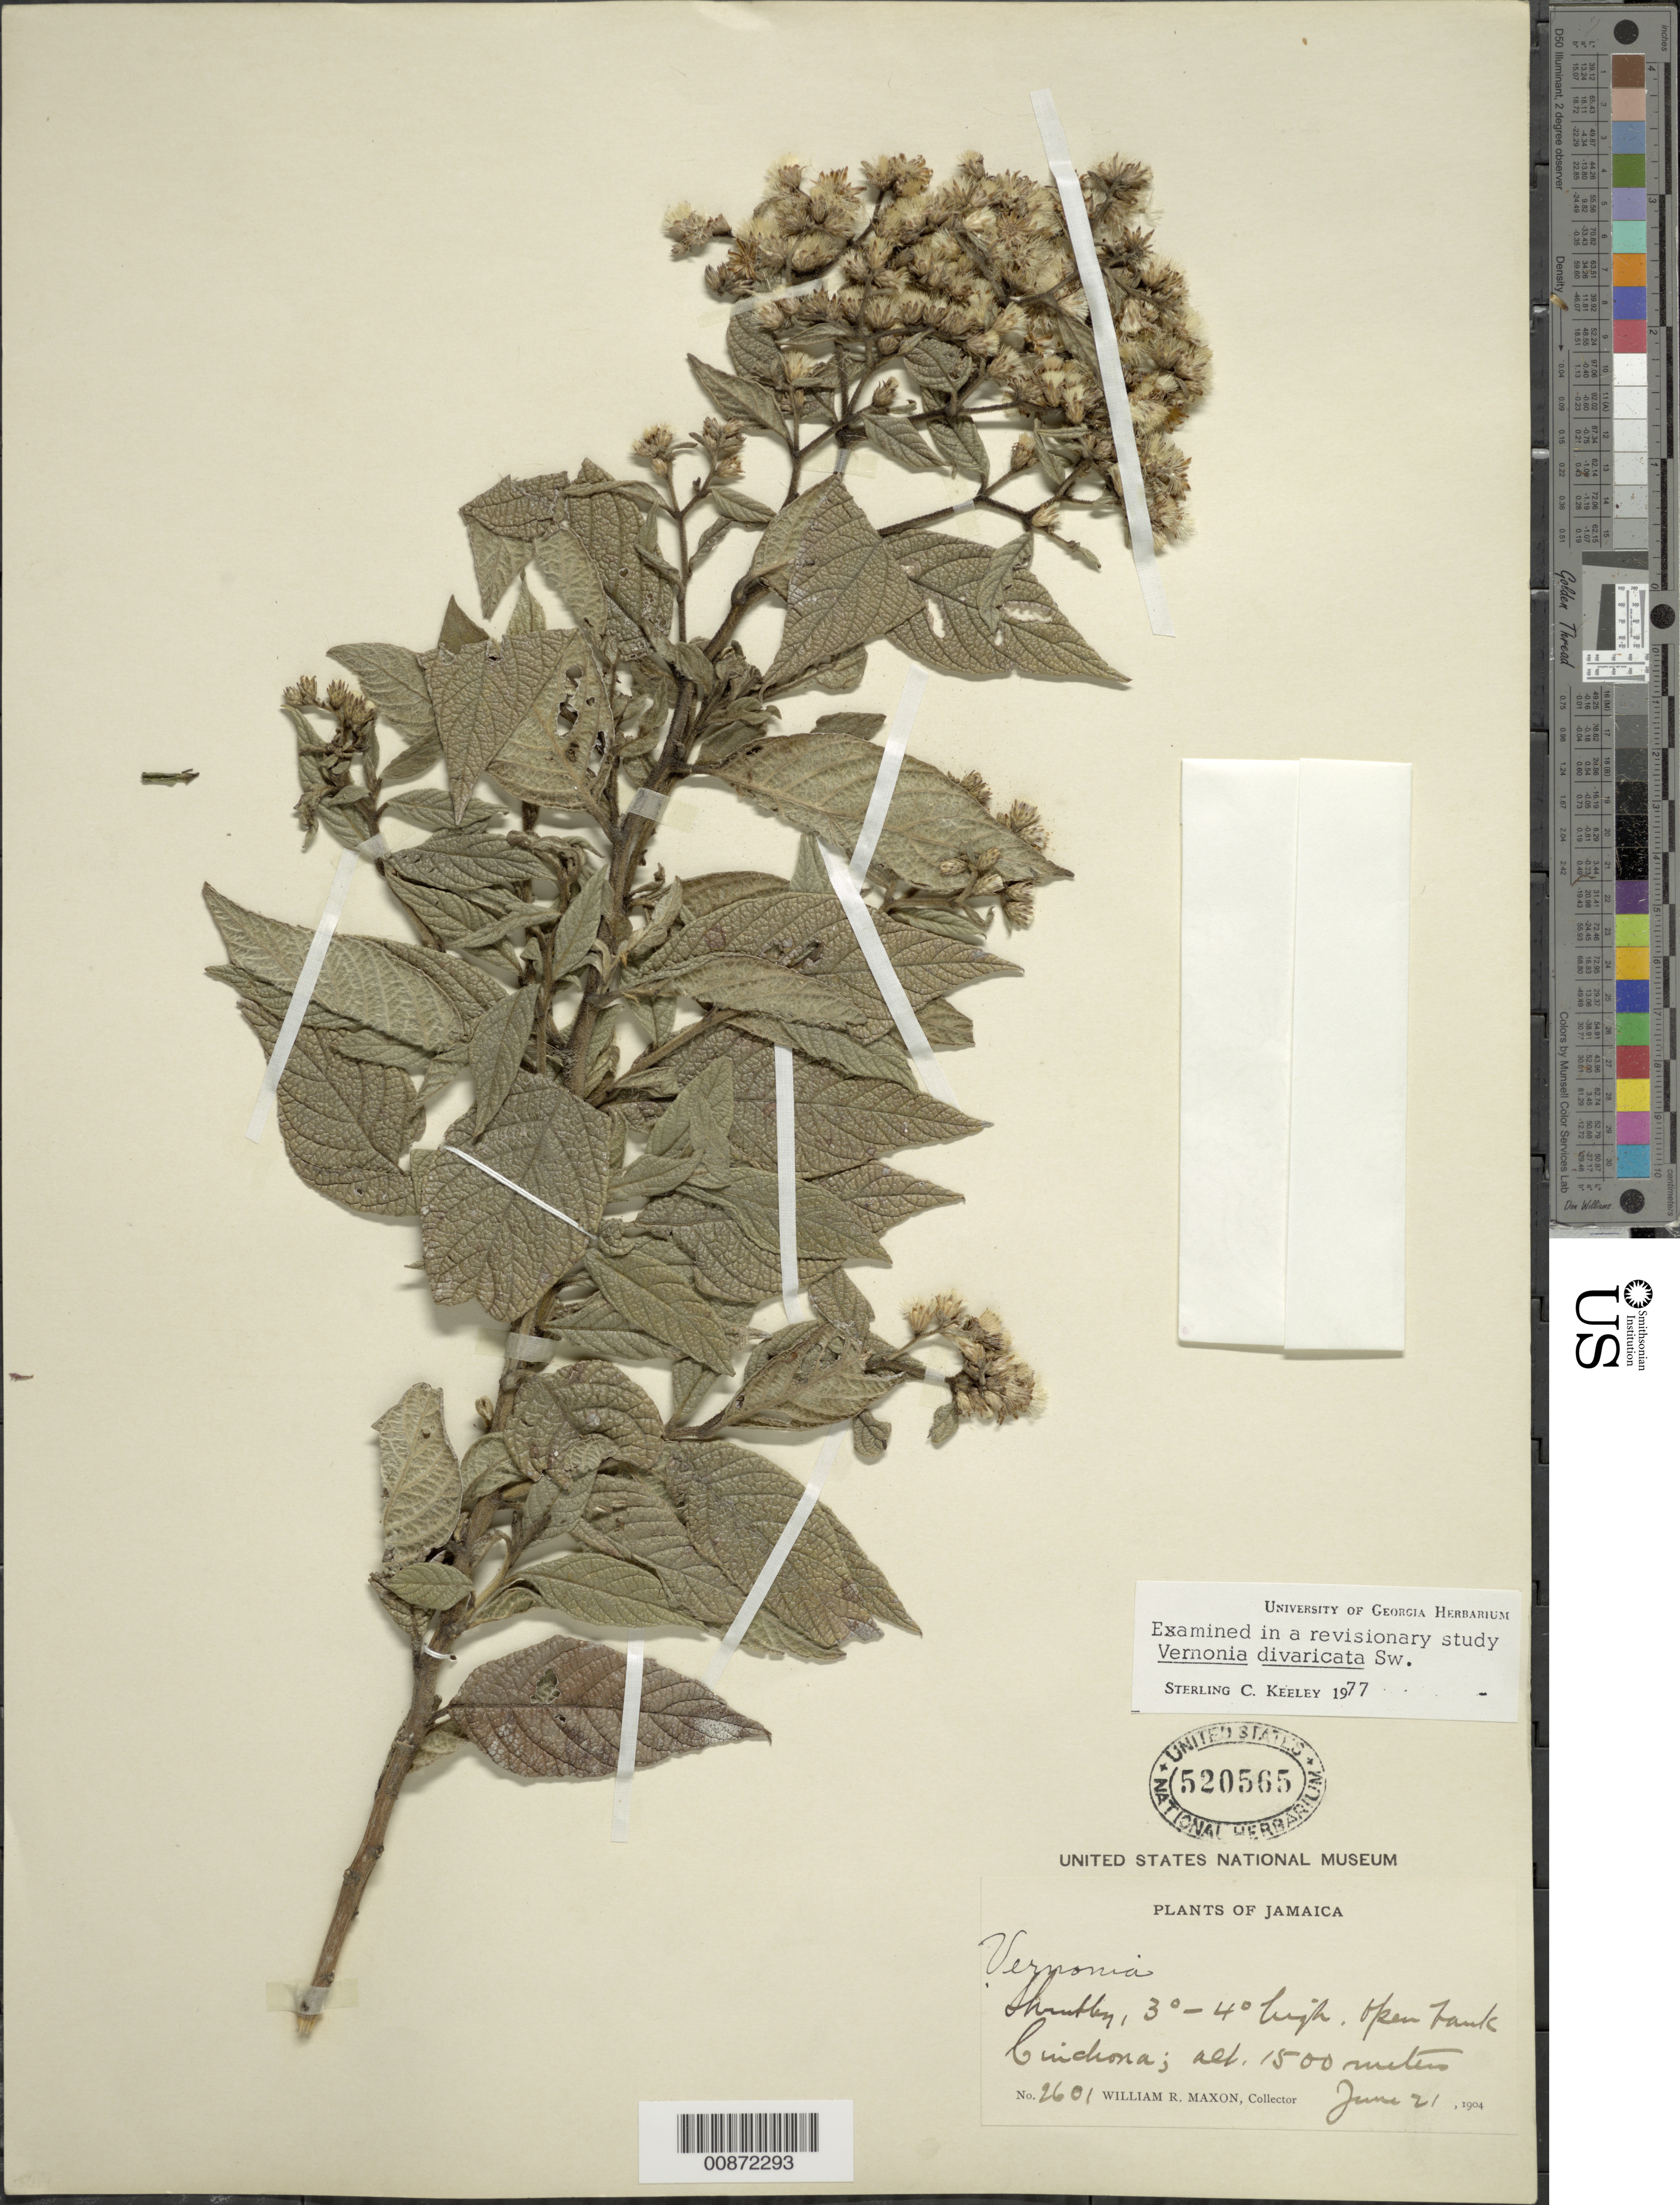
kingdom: Plantae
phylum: Tracheophyta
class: Magnoliopsida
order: Asterales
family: Asteraceae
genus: Lepidaploa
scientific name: Lepidaploa arborescens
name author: (L.) H. Rob.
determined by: Keeley, S. C.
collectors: W. R. Maxon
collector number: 2601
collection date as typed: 21 Jun 1904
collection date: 1904-06-21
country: Jamaica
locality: Cinchona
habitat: Open bank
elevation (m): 1500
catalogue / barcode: US 520565